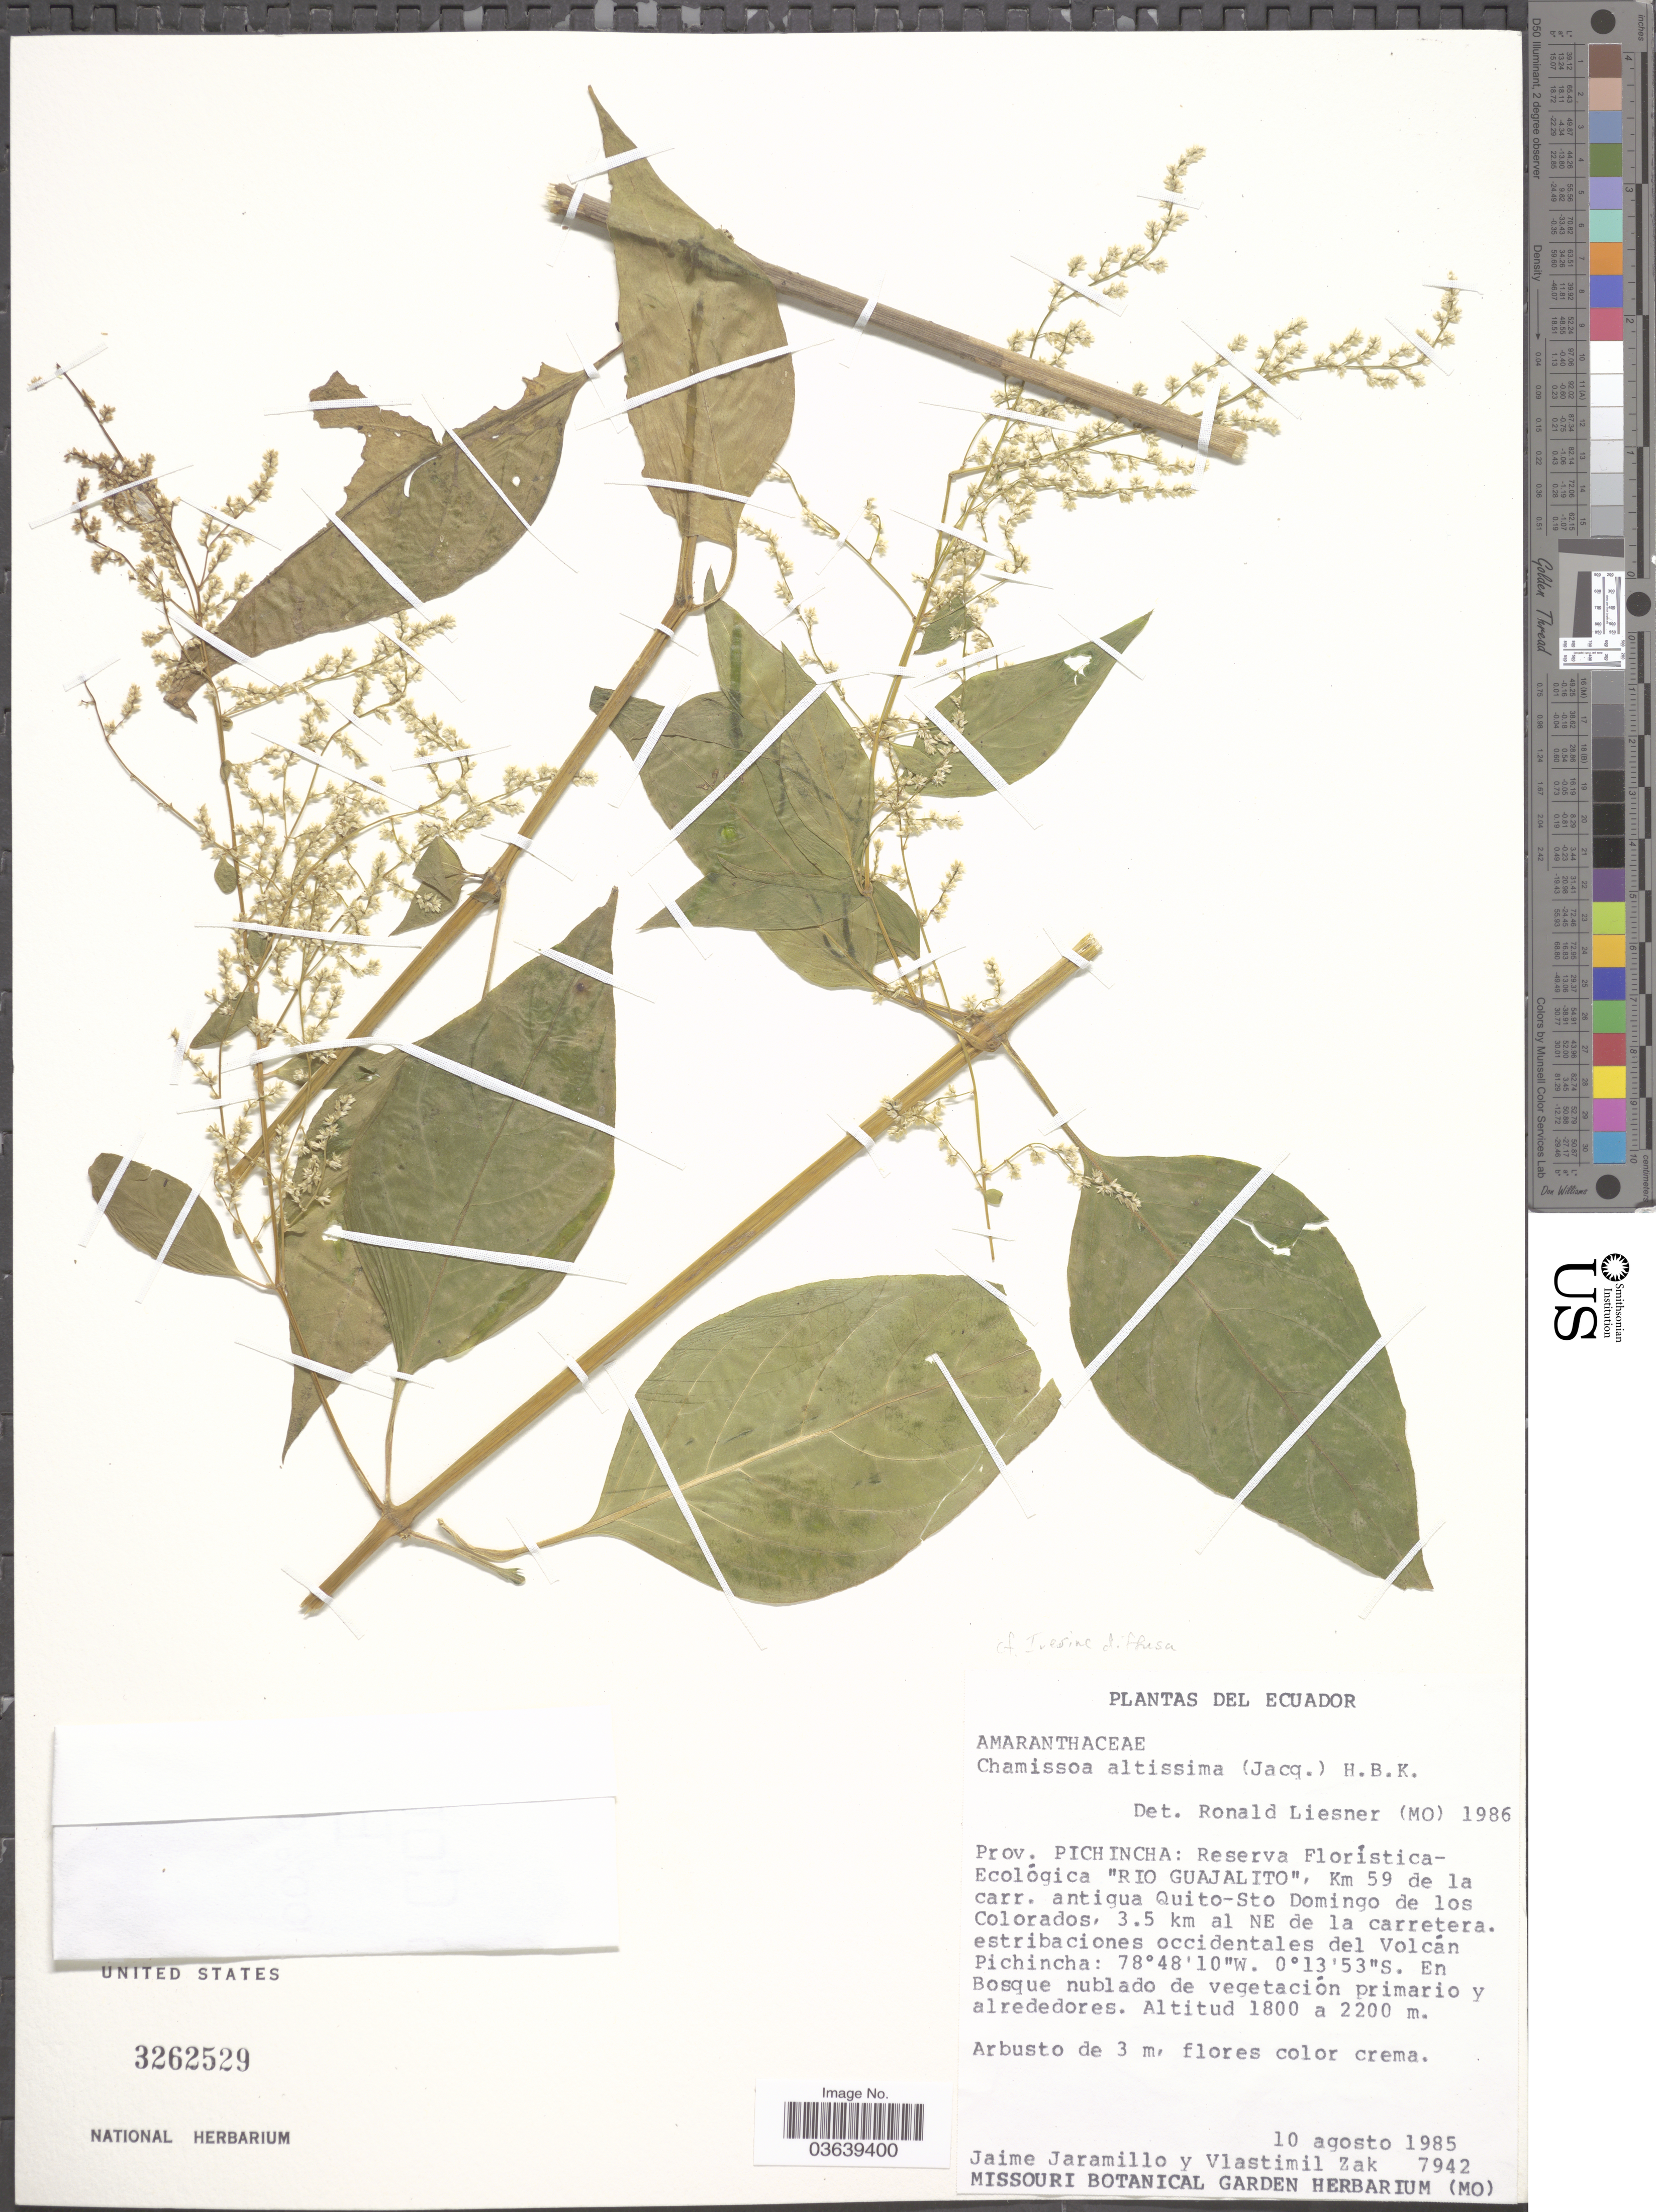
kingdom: Plantae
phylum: Tracheophyta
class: Magnoliopsida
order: Caryophyllales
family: Amaranthaceae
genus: Iresine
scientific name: Iresine diffusa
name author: Humb. & Bonpl. ex Willd.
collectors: J. Jaramillo & V. Zak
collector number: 7942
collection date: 1985-08-10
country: Ecuador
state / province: Pichincha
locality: Reserva Floristica-Ecólogica "Rio Guajalito", Km 59 de la carr. antigua Quito-Sto Domingo de los Colorados, 3.5 km al NE de la carretera. Estribaciones occidentales del Volcán Pichincha.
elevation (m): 1800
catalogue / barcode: US 3262529